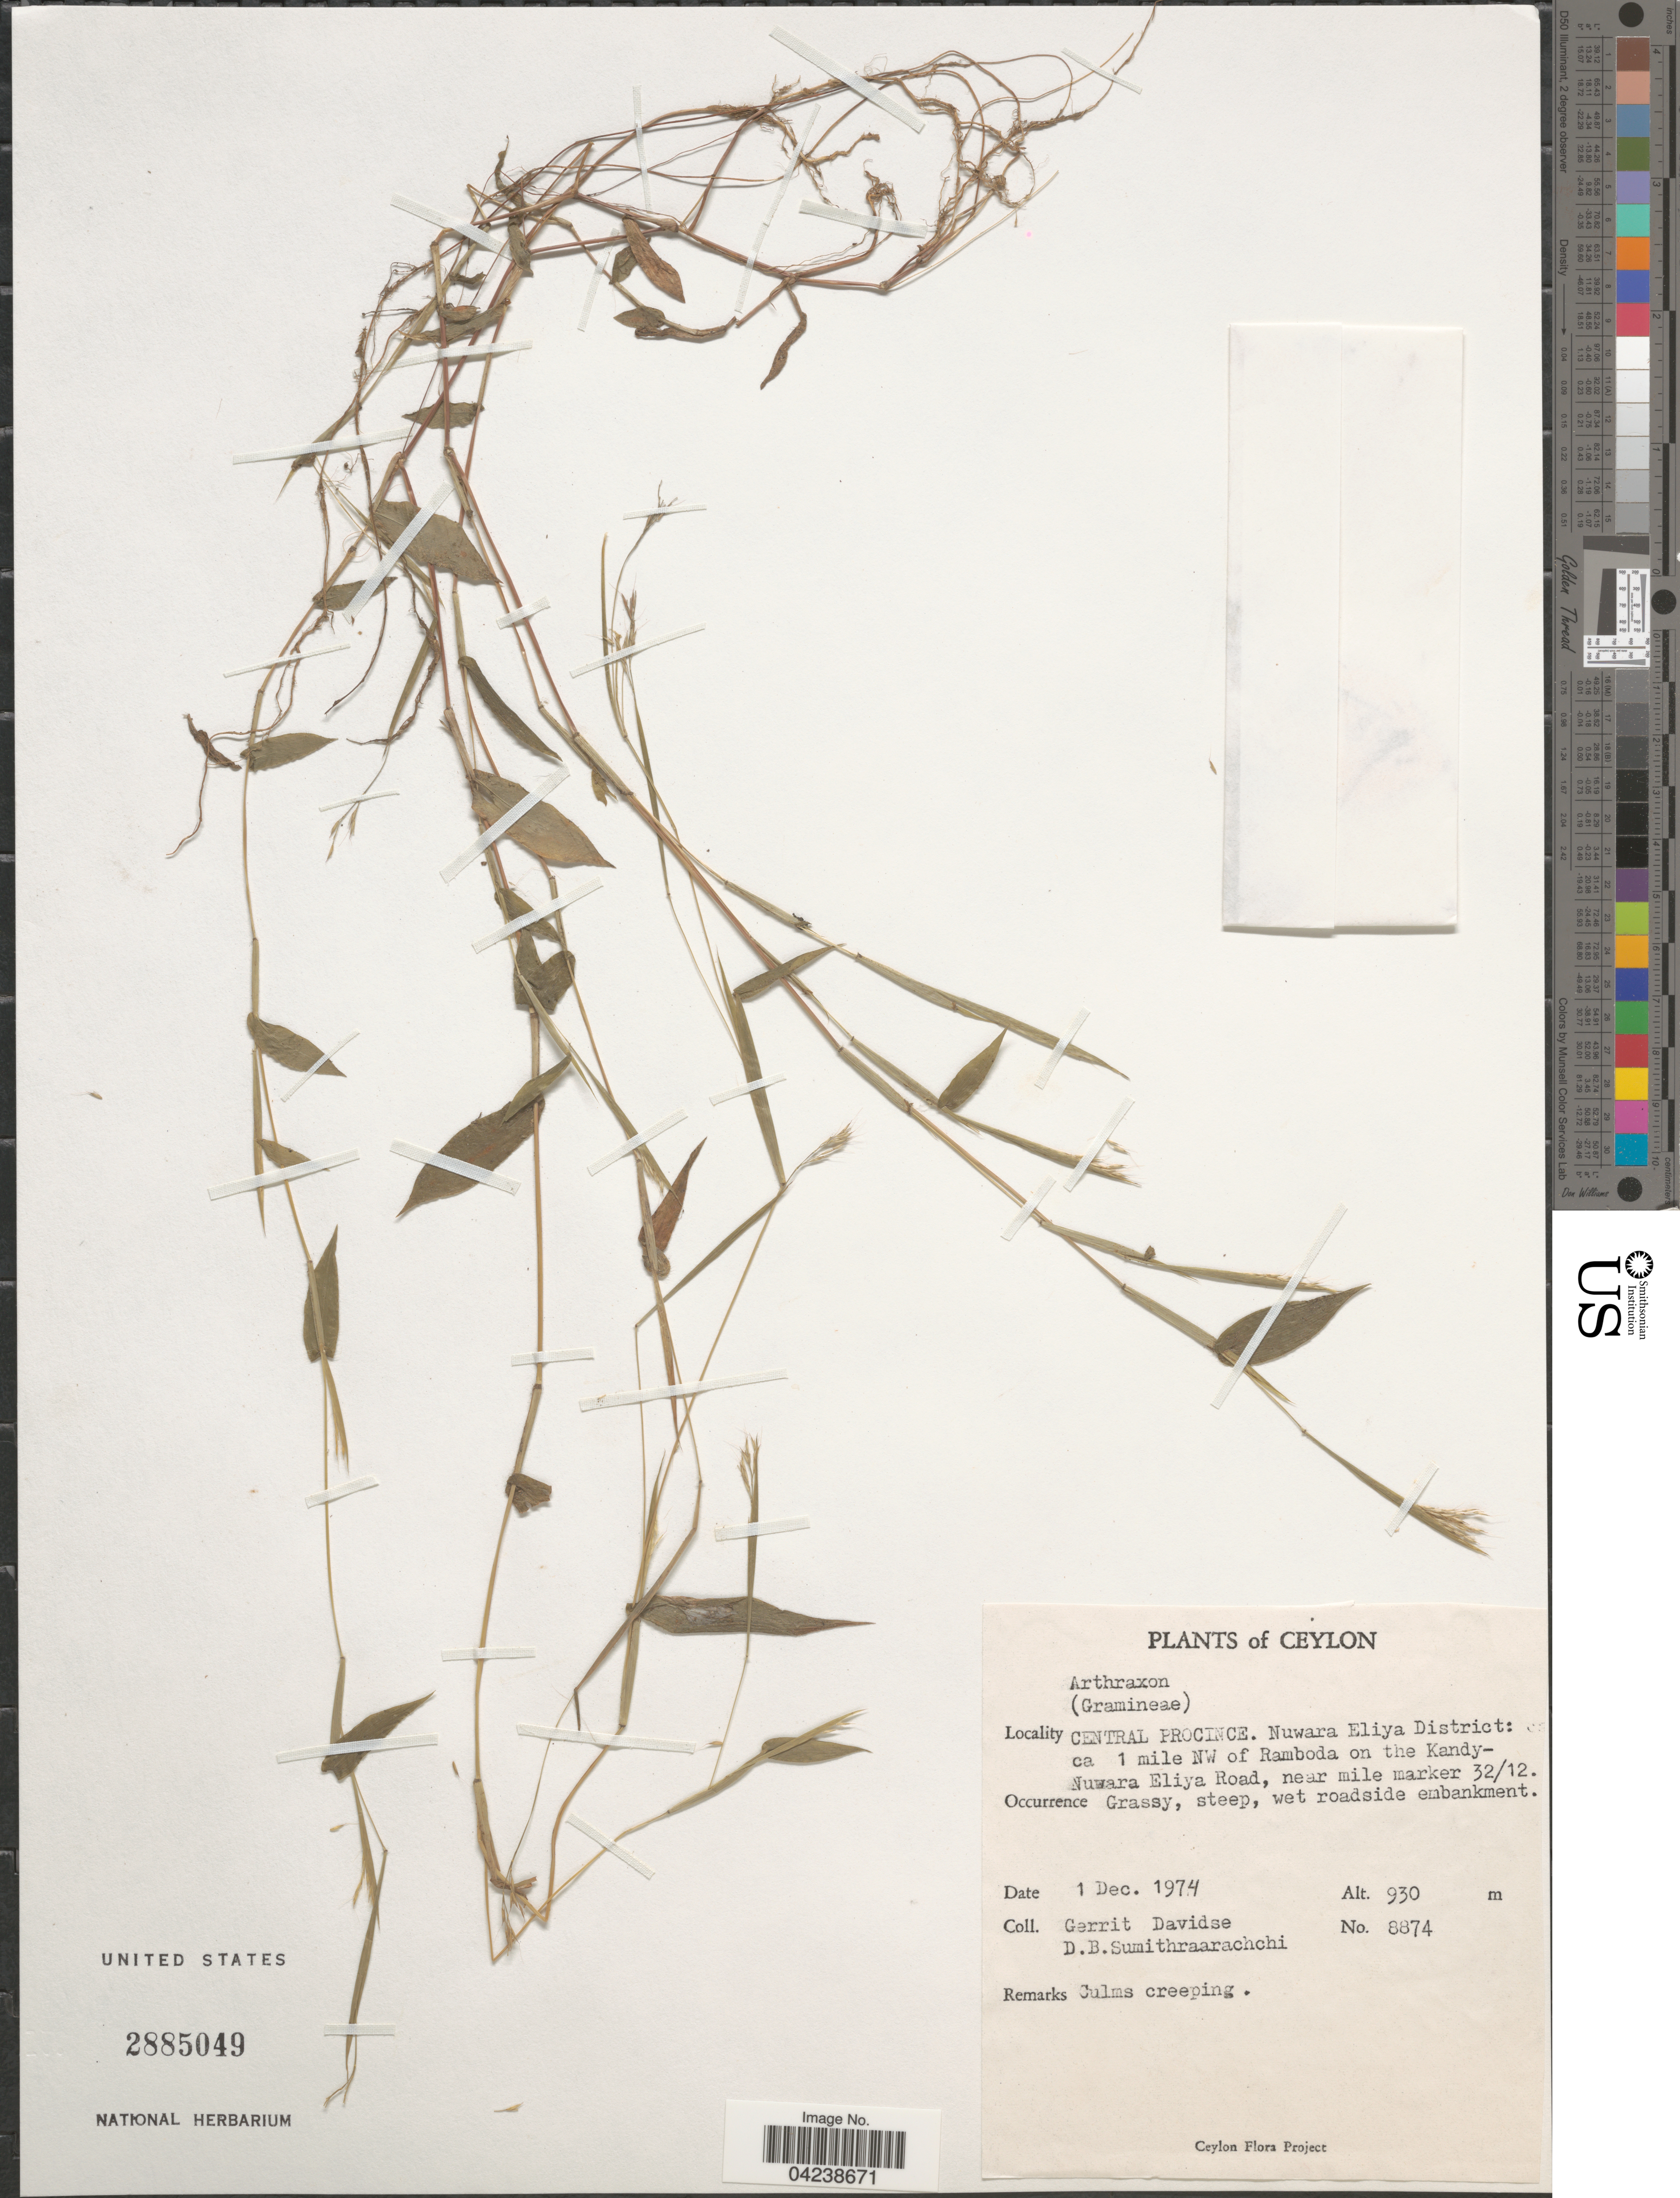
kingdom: Plantae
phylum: Tracheophyta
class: Liliopsida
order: Poales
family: Poaceae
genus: Arthraxon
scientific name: Arthraxon sp.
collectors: G. Davidse & D. B. Sumithraarachchi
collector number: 8874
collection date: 1974-12-01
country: Sri Lanka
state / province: Central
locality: Ceylon. Nuwara Eliya District: ca 1 mile NW of Ramboda on the Kandy-Nuwara Eliya Road, near mile marker 32/12.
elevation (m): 930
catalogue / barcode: US 2885049